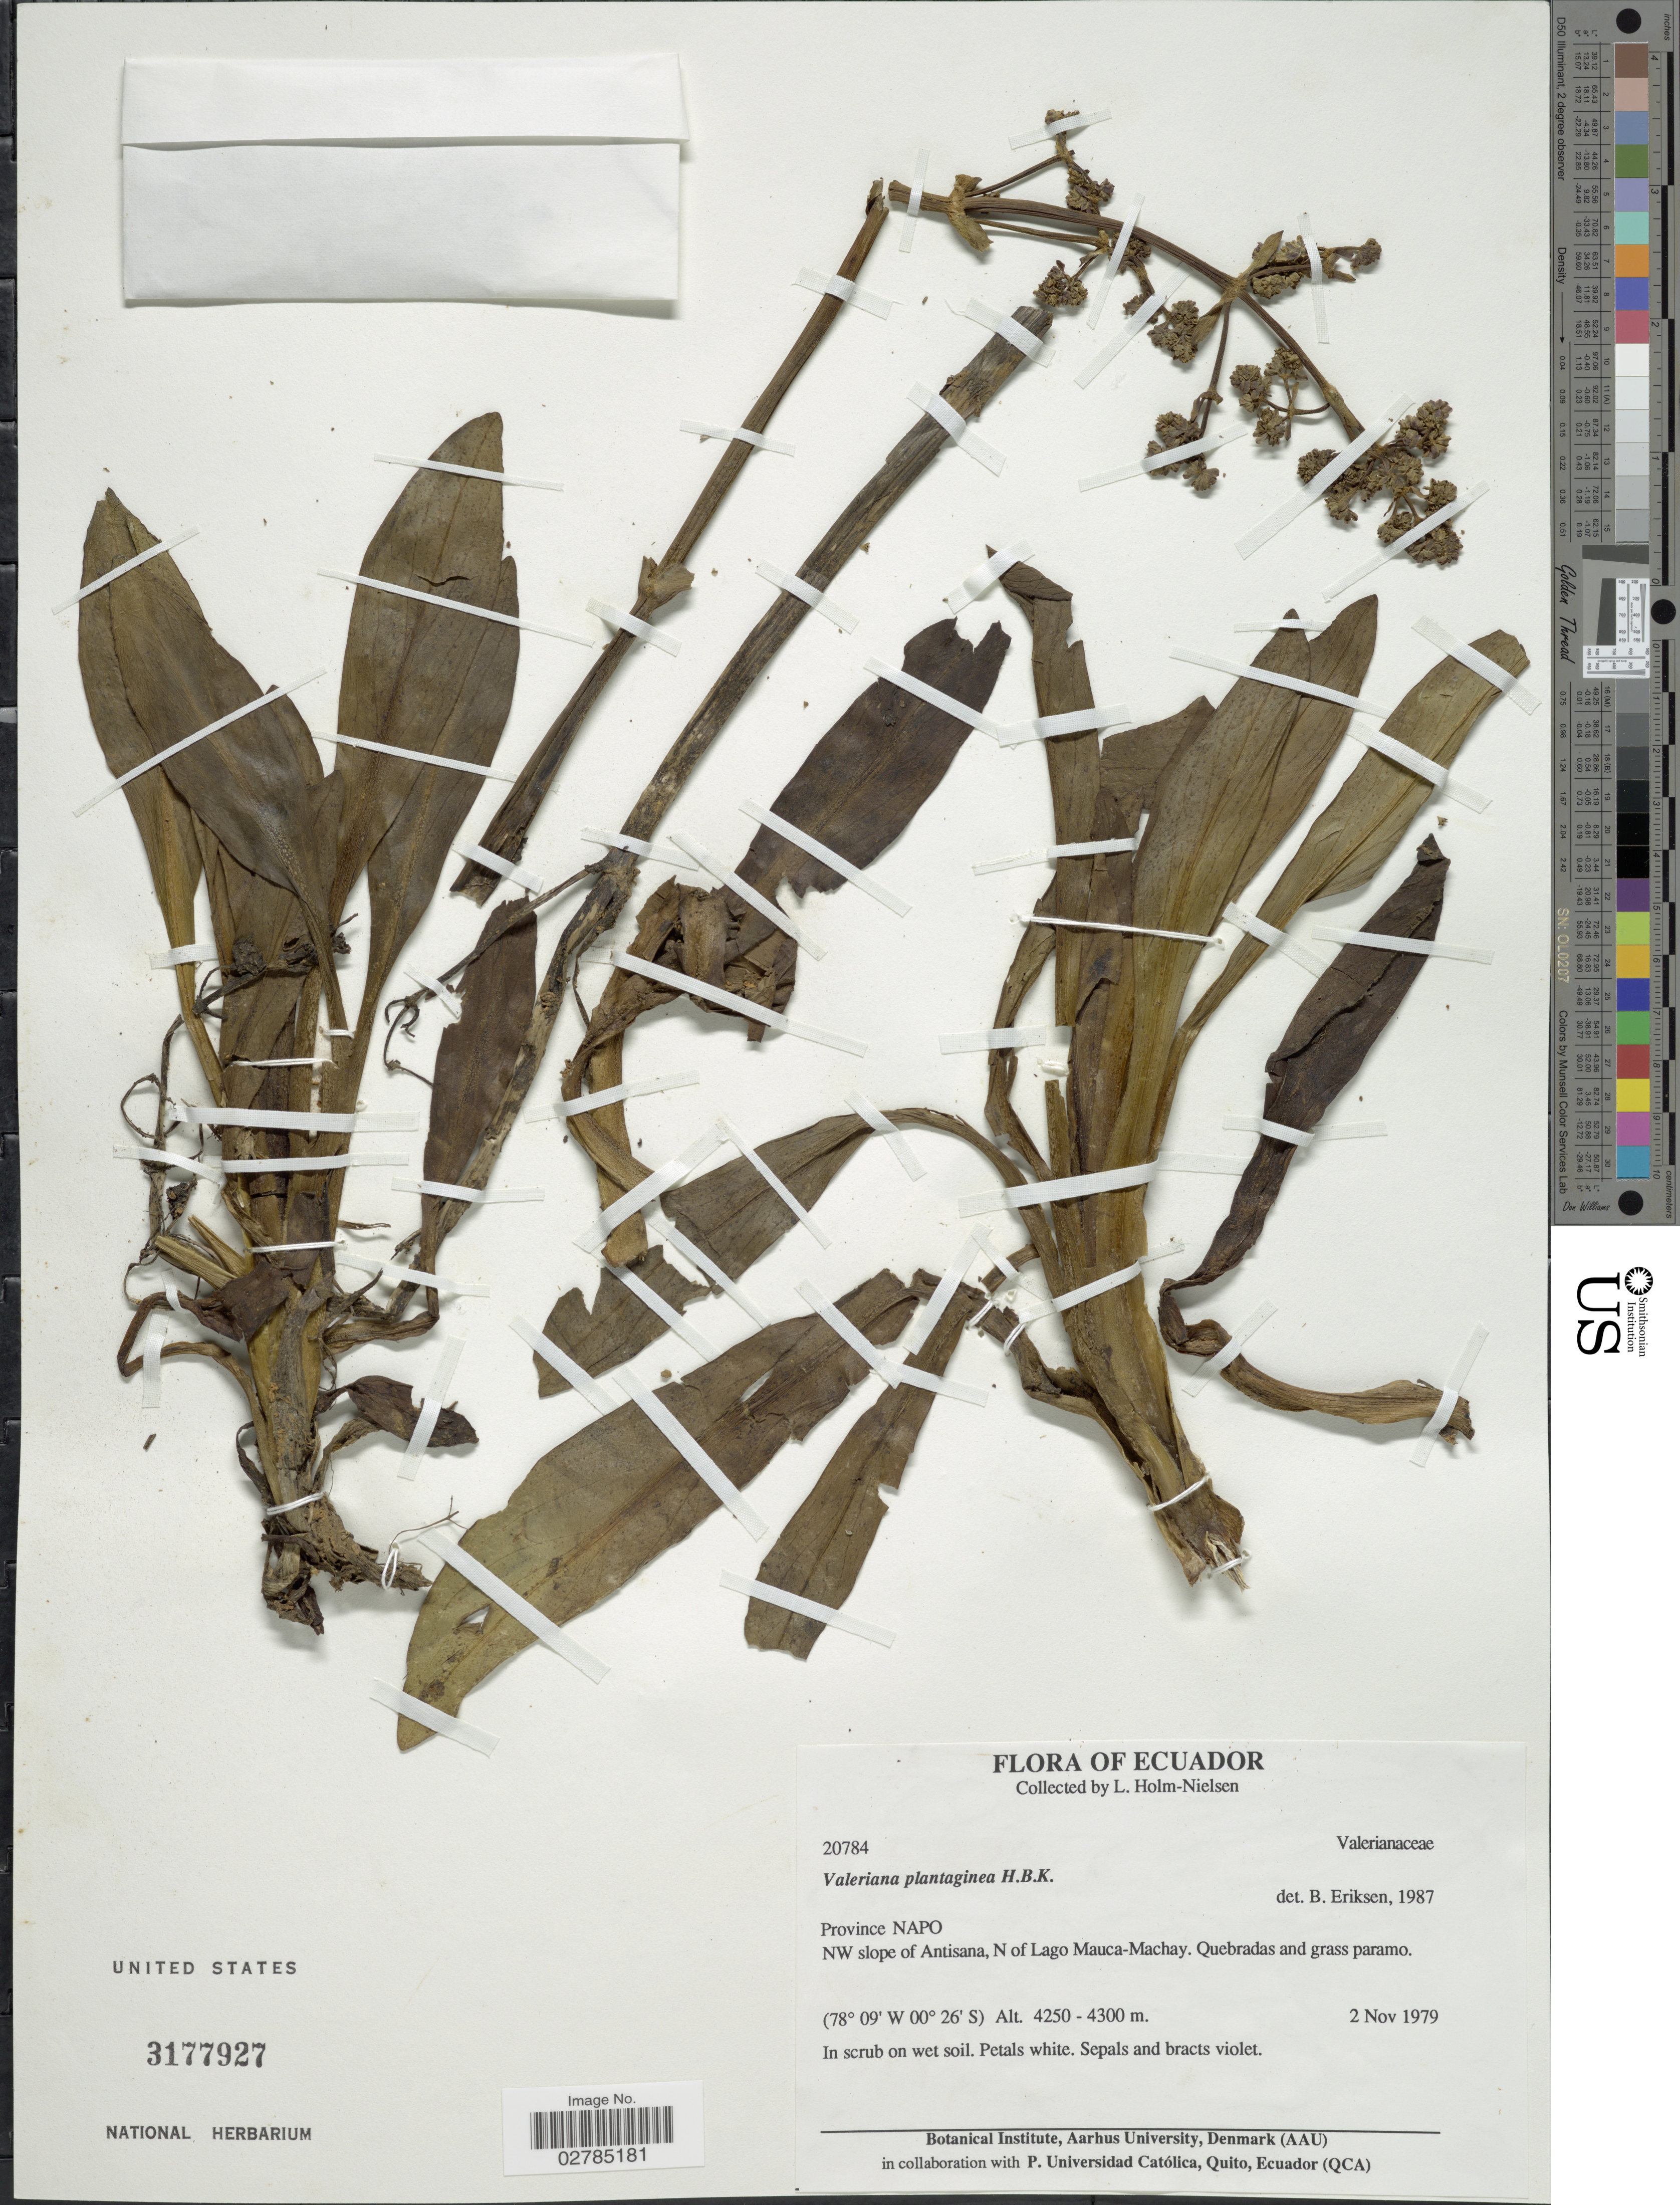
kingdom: Plantae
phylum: Tracheophyta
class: Magnoliopsida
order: Dipsacales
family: Caprifoliaceae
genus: Valeriana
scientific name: Valeriana plantaginea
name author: Kunth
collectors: L. Holm-Nielsen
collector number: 20784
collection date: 1979-11-02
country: Ecuador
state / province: Napo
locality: NW slope of Antisana, N of Lago Mauca-Machay.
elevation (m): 4250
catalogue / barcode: US 3177927